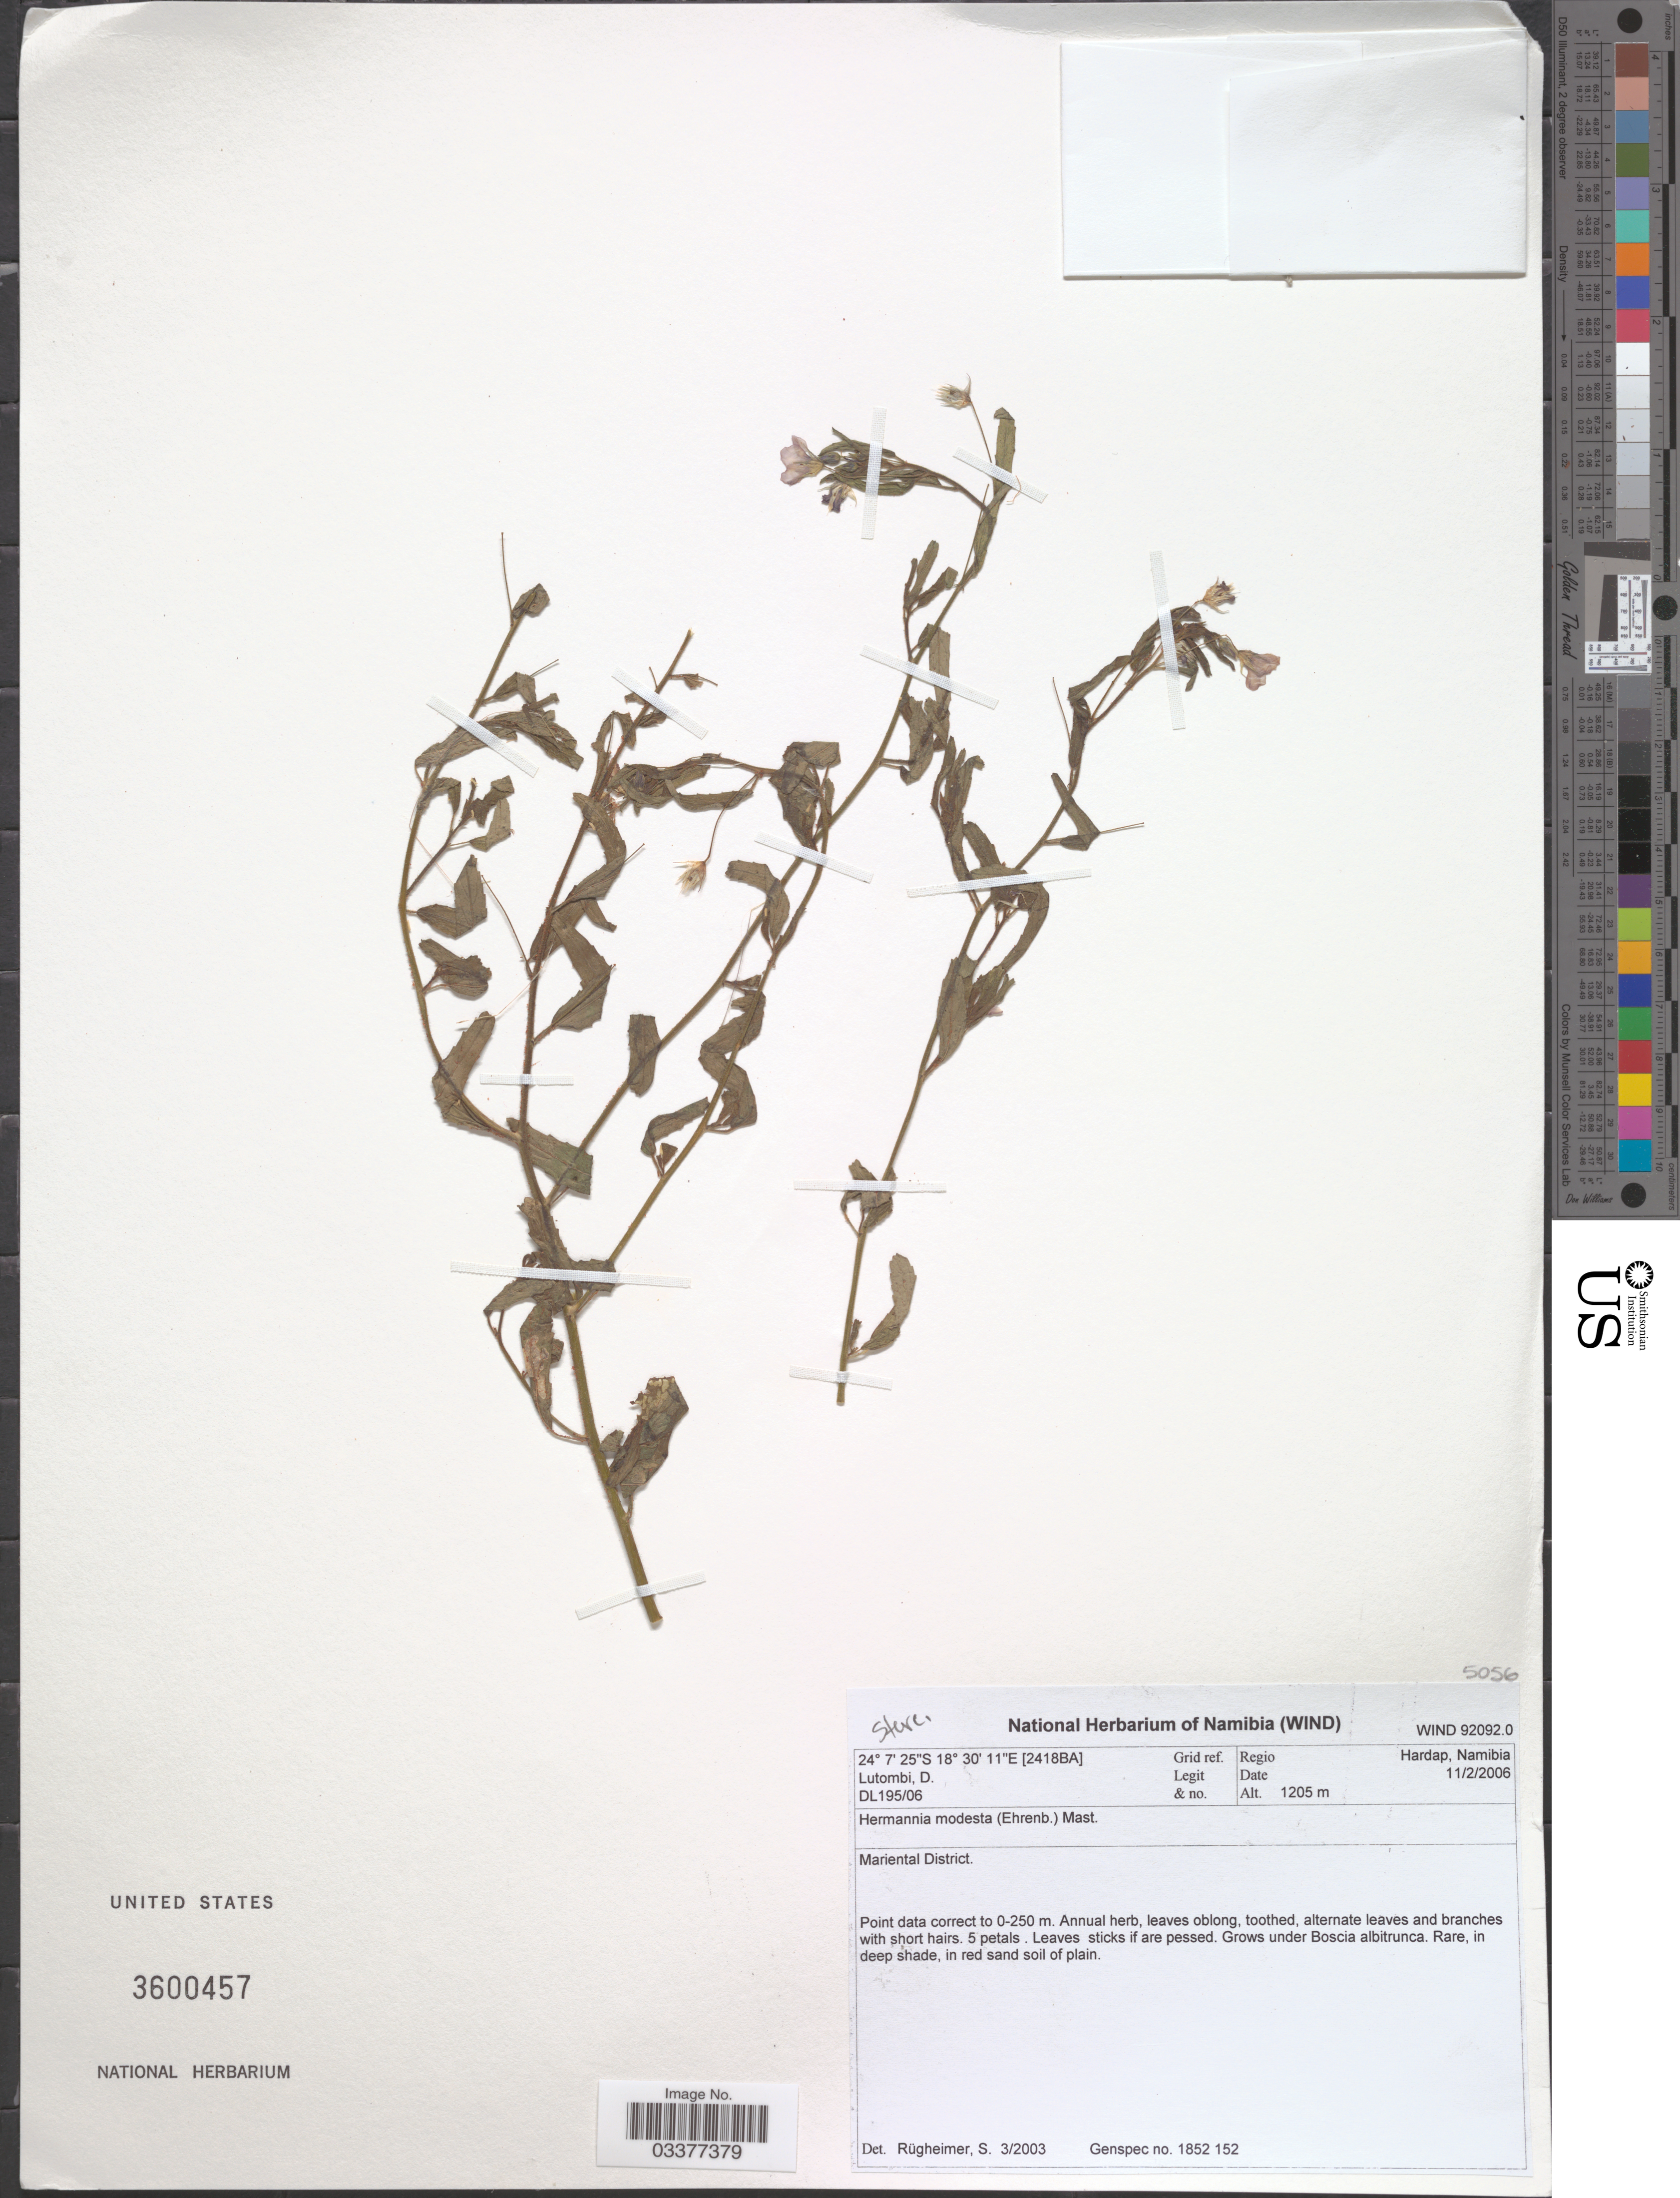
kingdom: Plantae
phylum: Tracheophyta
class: Magnoliopsida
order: Malvales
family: Malvaceae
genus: Hermannia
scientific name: Hermannia modesta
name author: (Ehrenb.) Mast.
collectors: D. Lutombi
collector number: DL195/06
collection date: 2006-02-11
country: Namibia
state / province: Hardap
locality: Grid ref. [2418BA]. Regio Hardap, Namibia. Mariental District.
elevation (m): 1205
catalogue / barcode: US 3600457